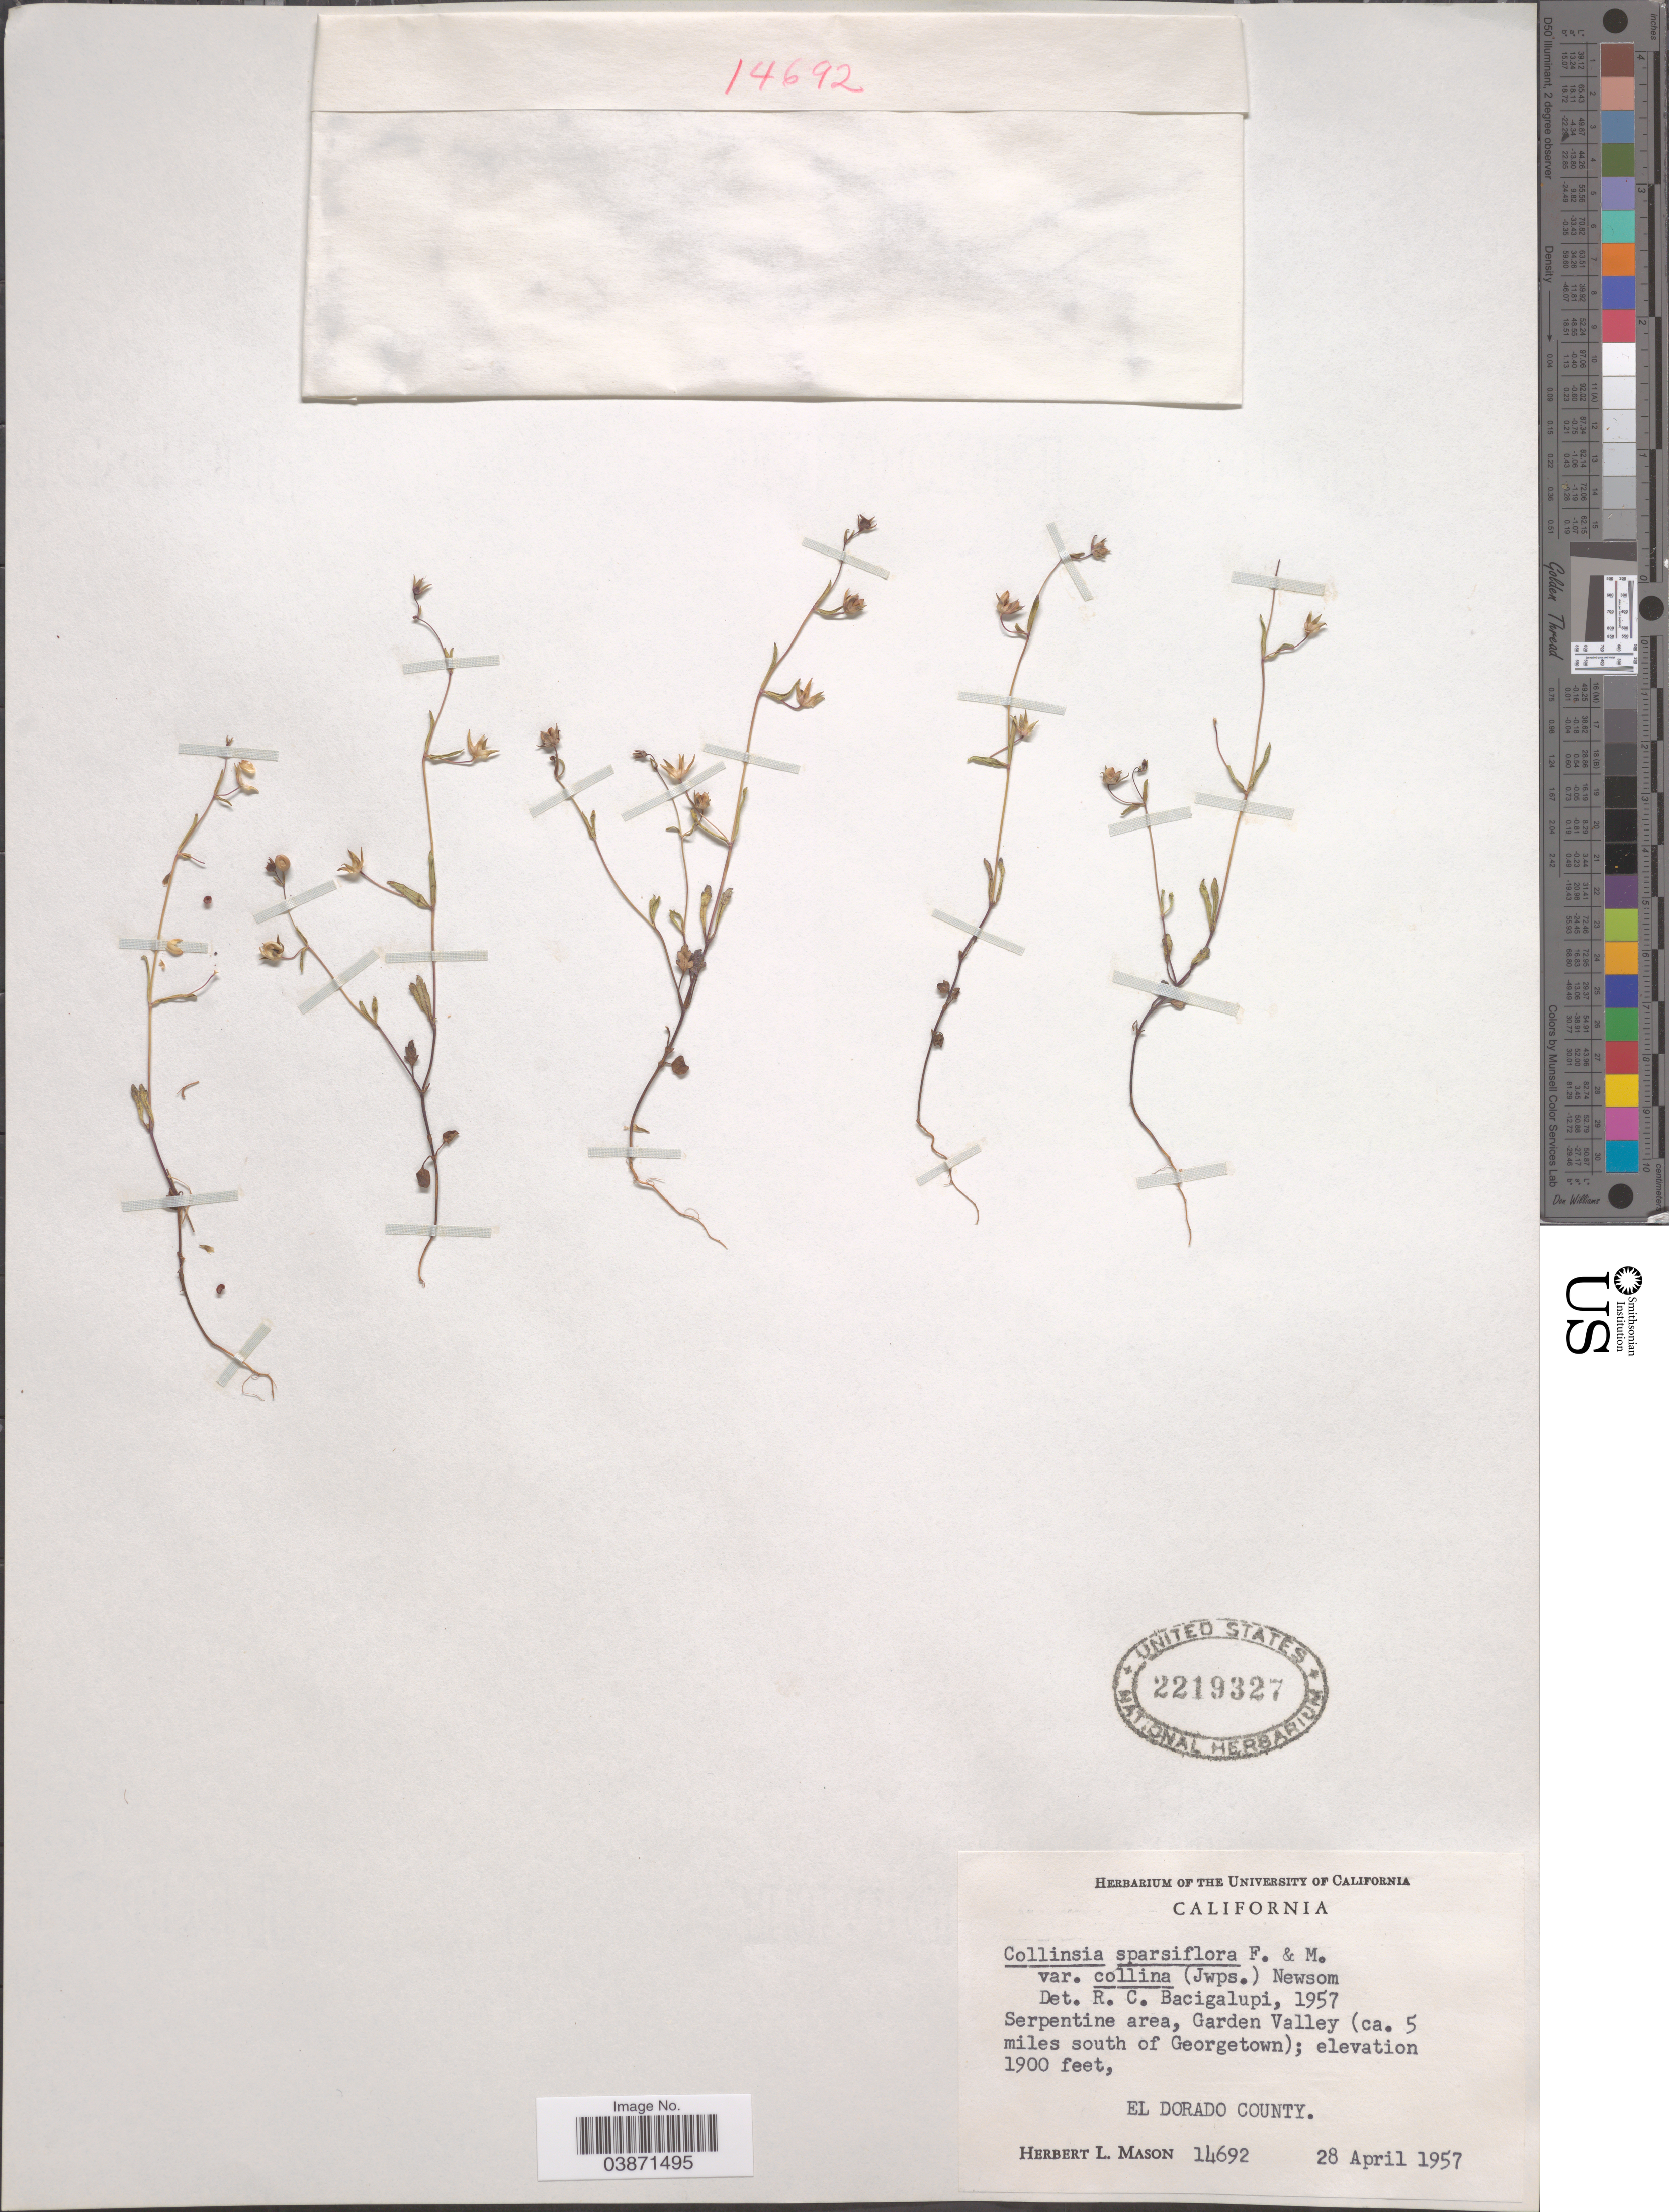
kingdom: Plantae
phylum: Tracheophyta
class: Magnoliopsida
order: Lamiales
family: Plantaginaceae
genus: Collinsia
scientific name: Collinsia sparsiflora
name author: Fisch. & C.A. Mey.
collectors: H. L. Mason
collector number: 14692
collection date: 1957-04-28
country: United States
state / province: California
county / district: El Dorado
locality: Serpentine area, Garden Valley (ca. 5 miles south of Georgetown), El Dorado County.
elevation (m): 579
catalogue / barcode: US 2219327